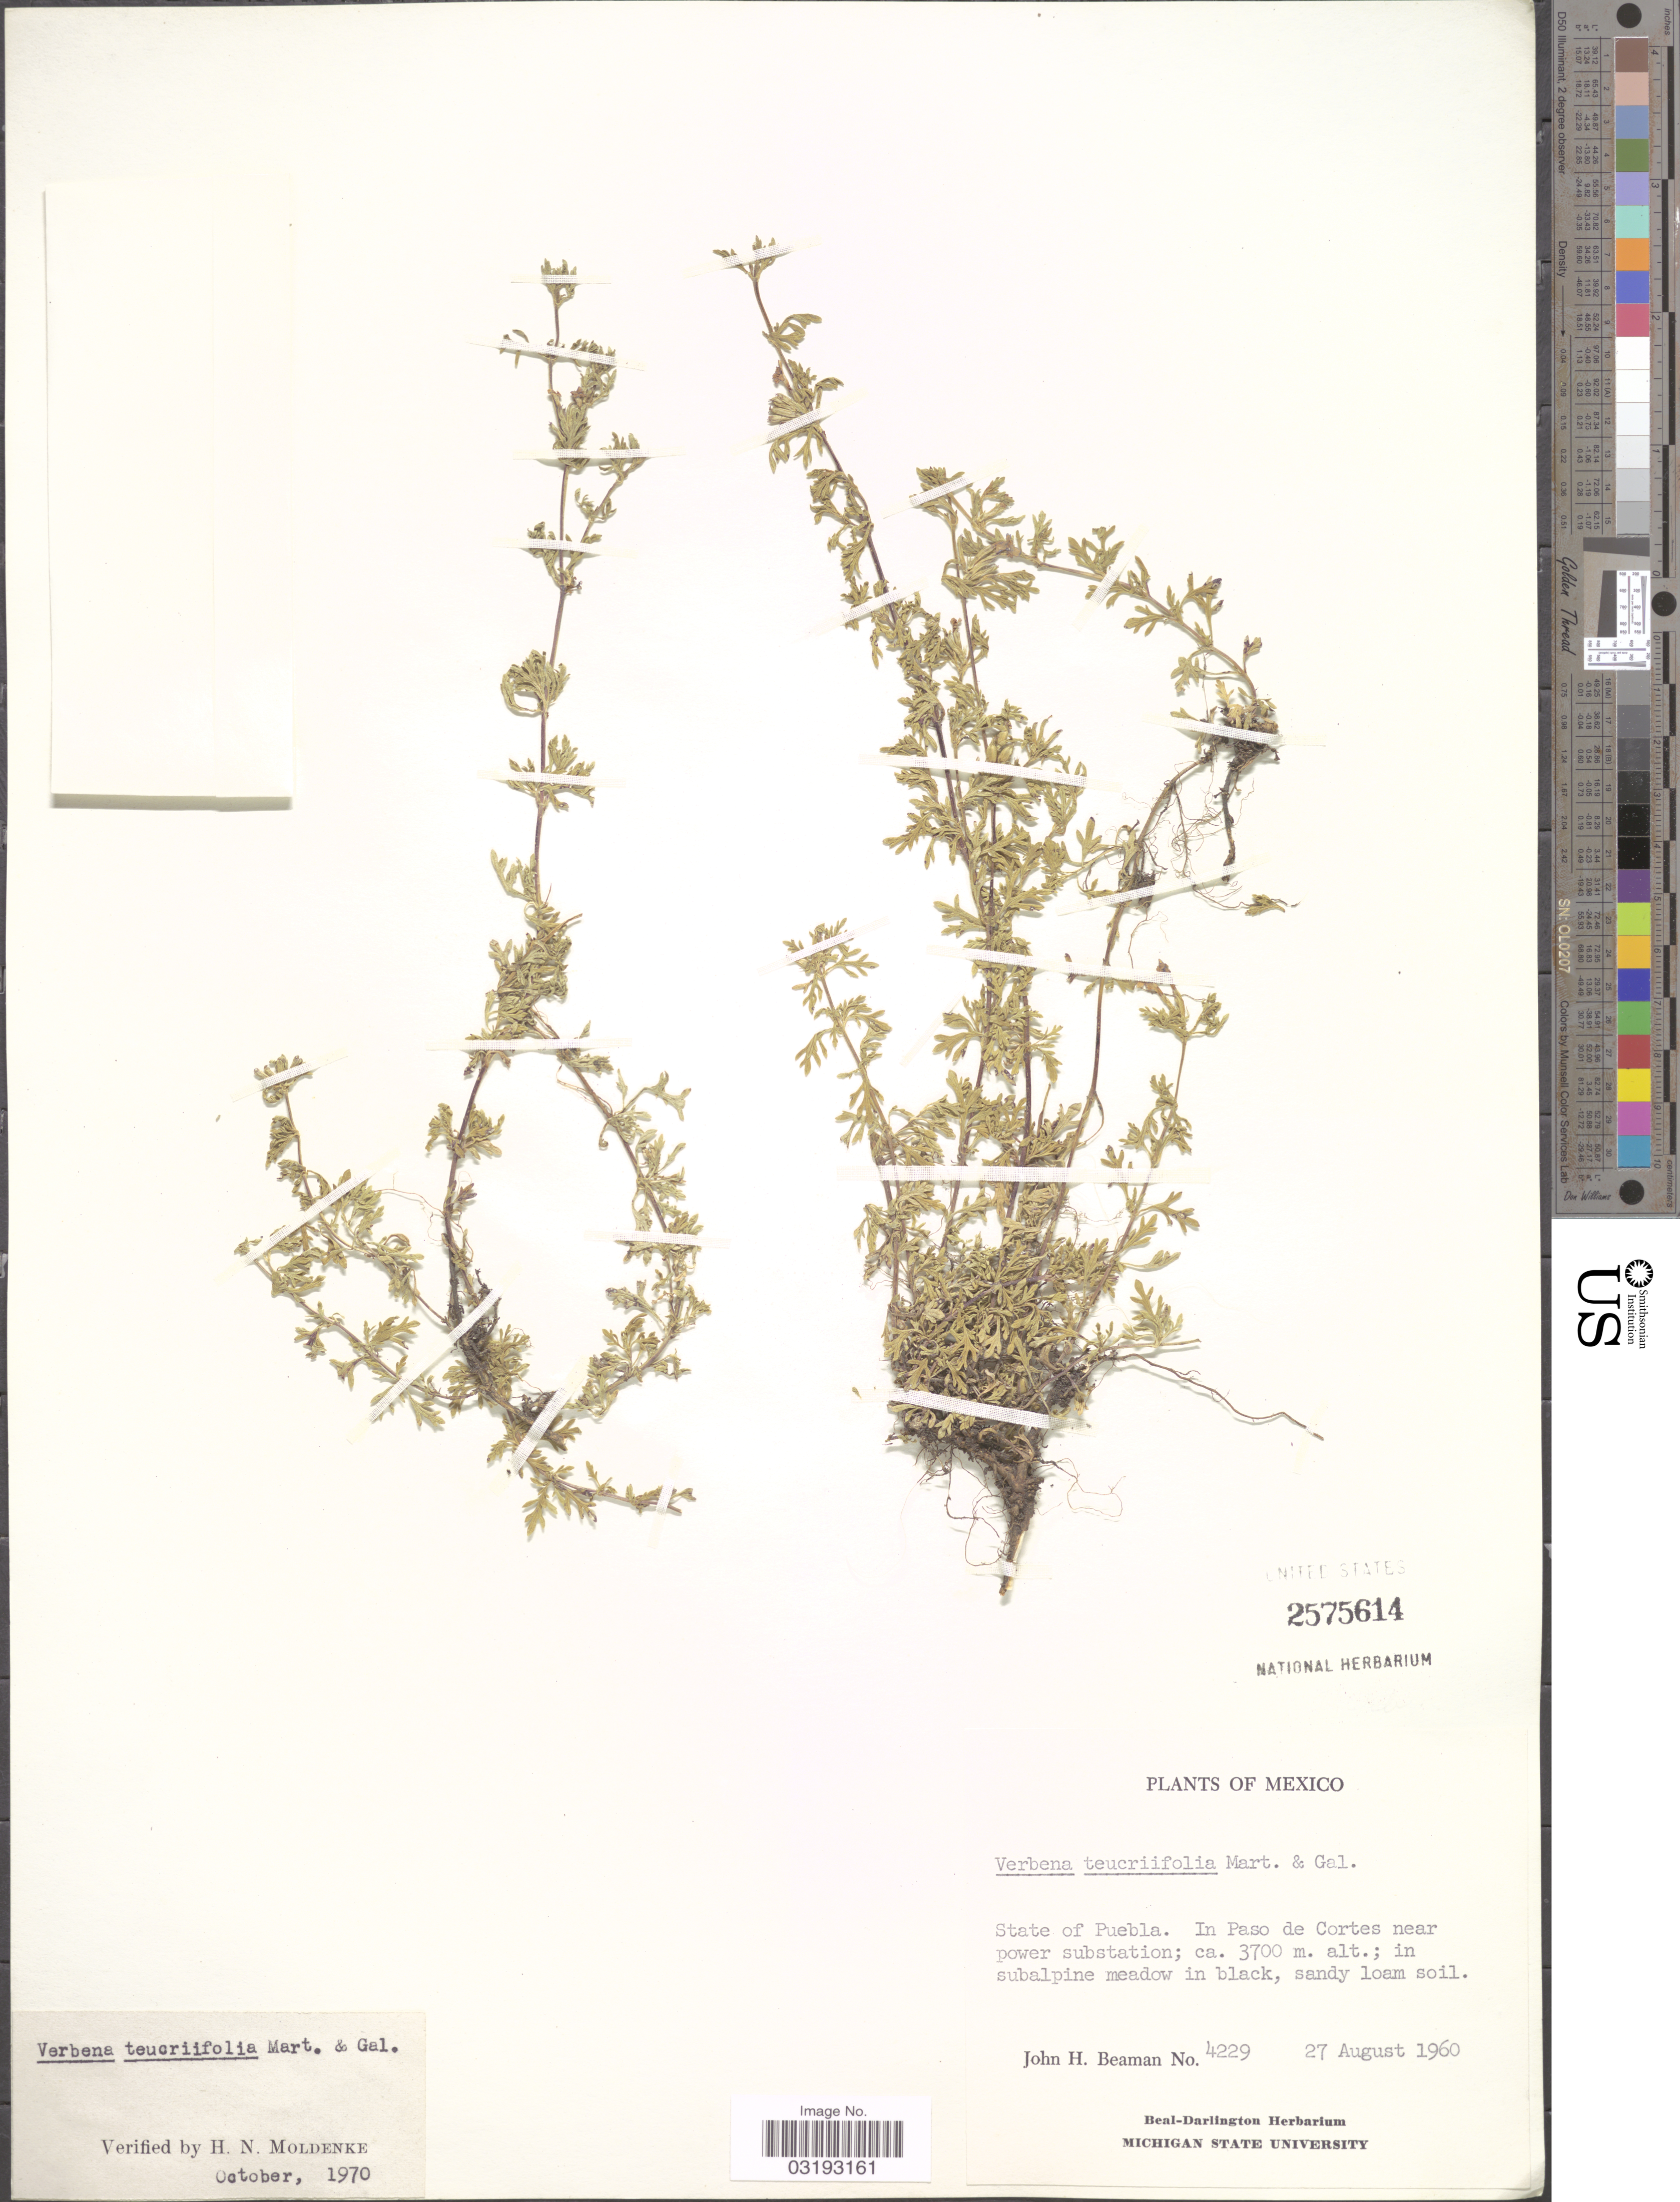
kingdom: Plantae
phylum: Tracheophyta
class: Magnoliopsida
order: Lamiales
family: Verbenaceae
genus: Verbena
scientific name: Verbena teucriifolia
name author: M. Martens & Galeotti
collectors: J. H. Beaman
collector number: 4229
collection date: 1960-08-27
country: Mexico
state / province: Puebla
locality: In Paso de Cortes near power substation.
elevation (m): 3700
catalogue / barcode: US 2575614